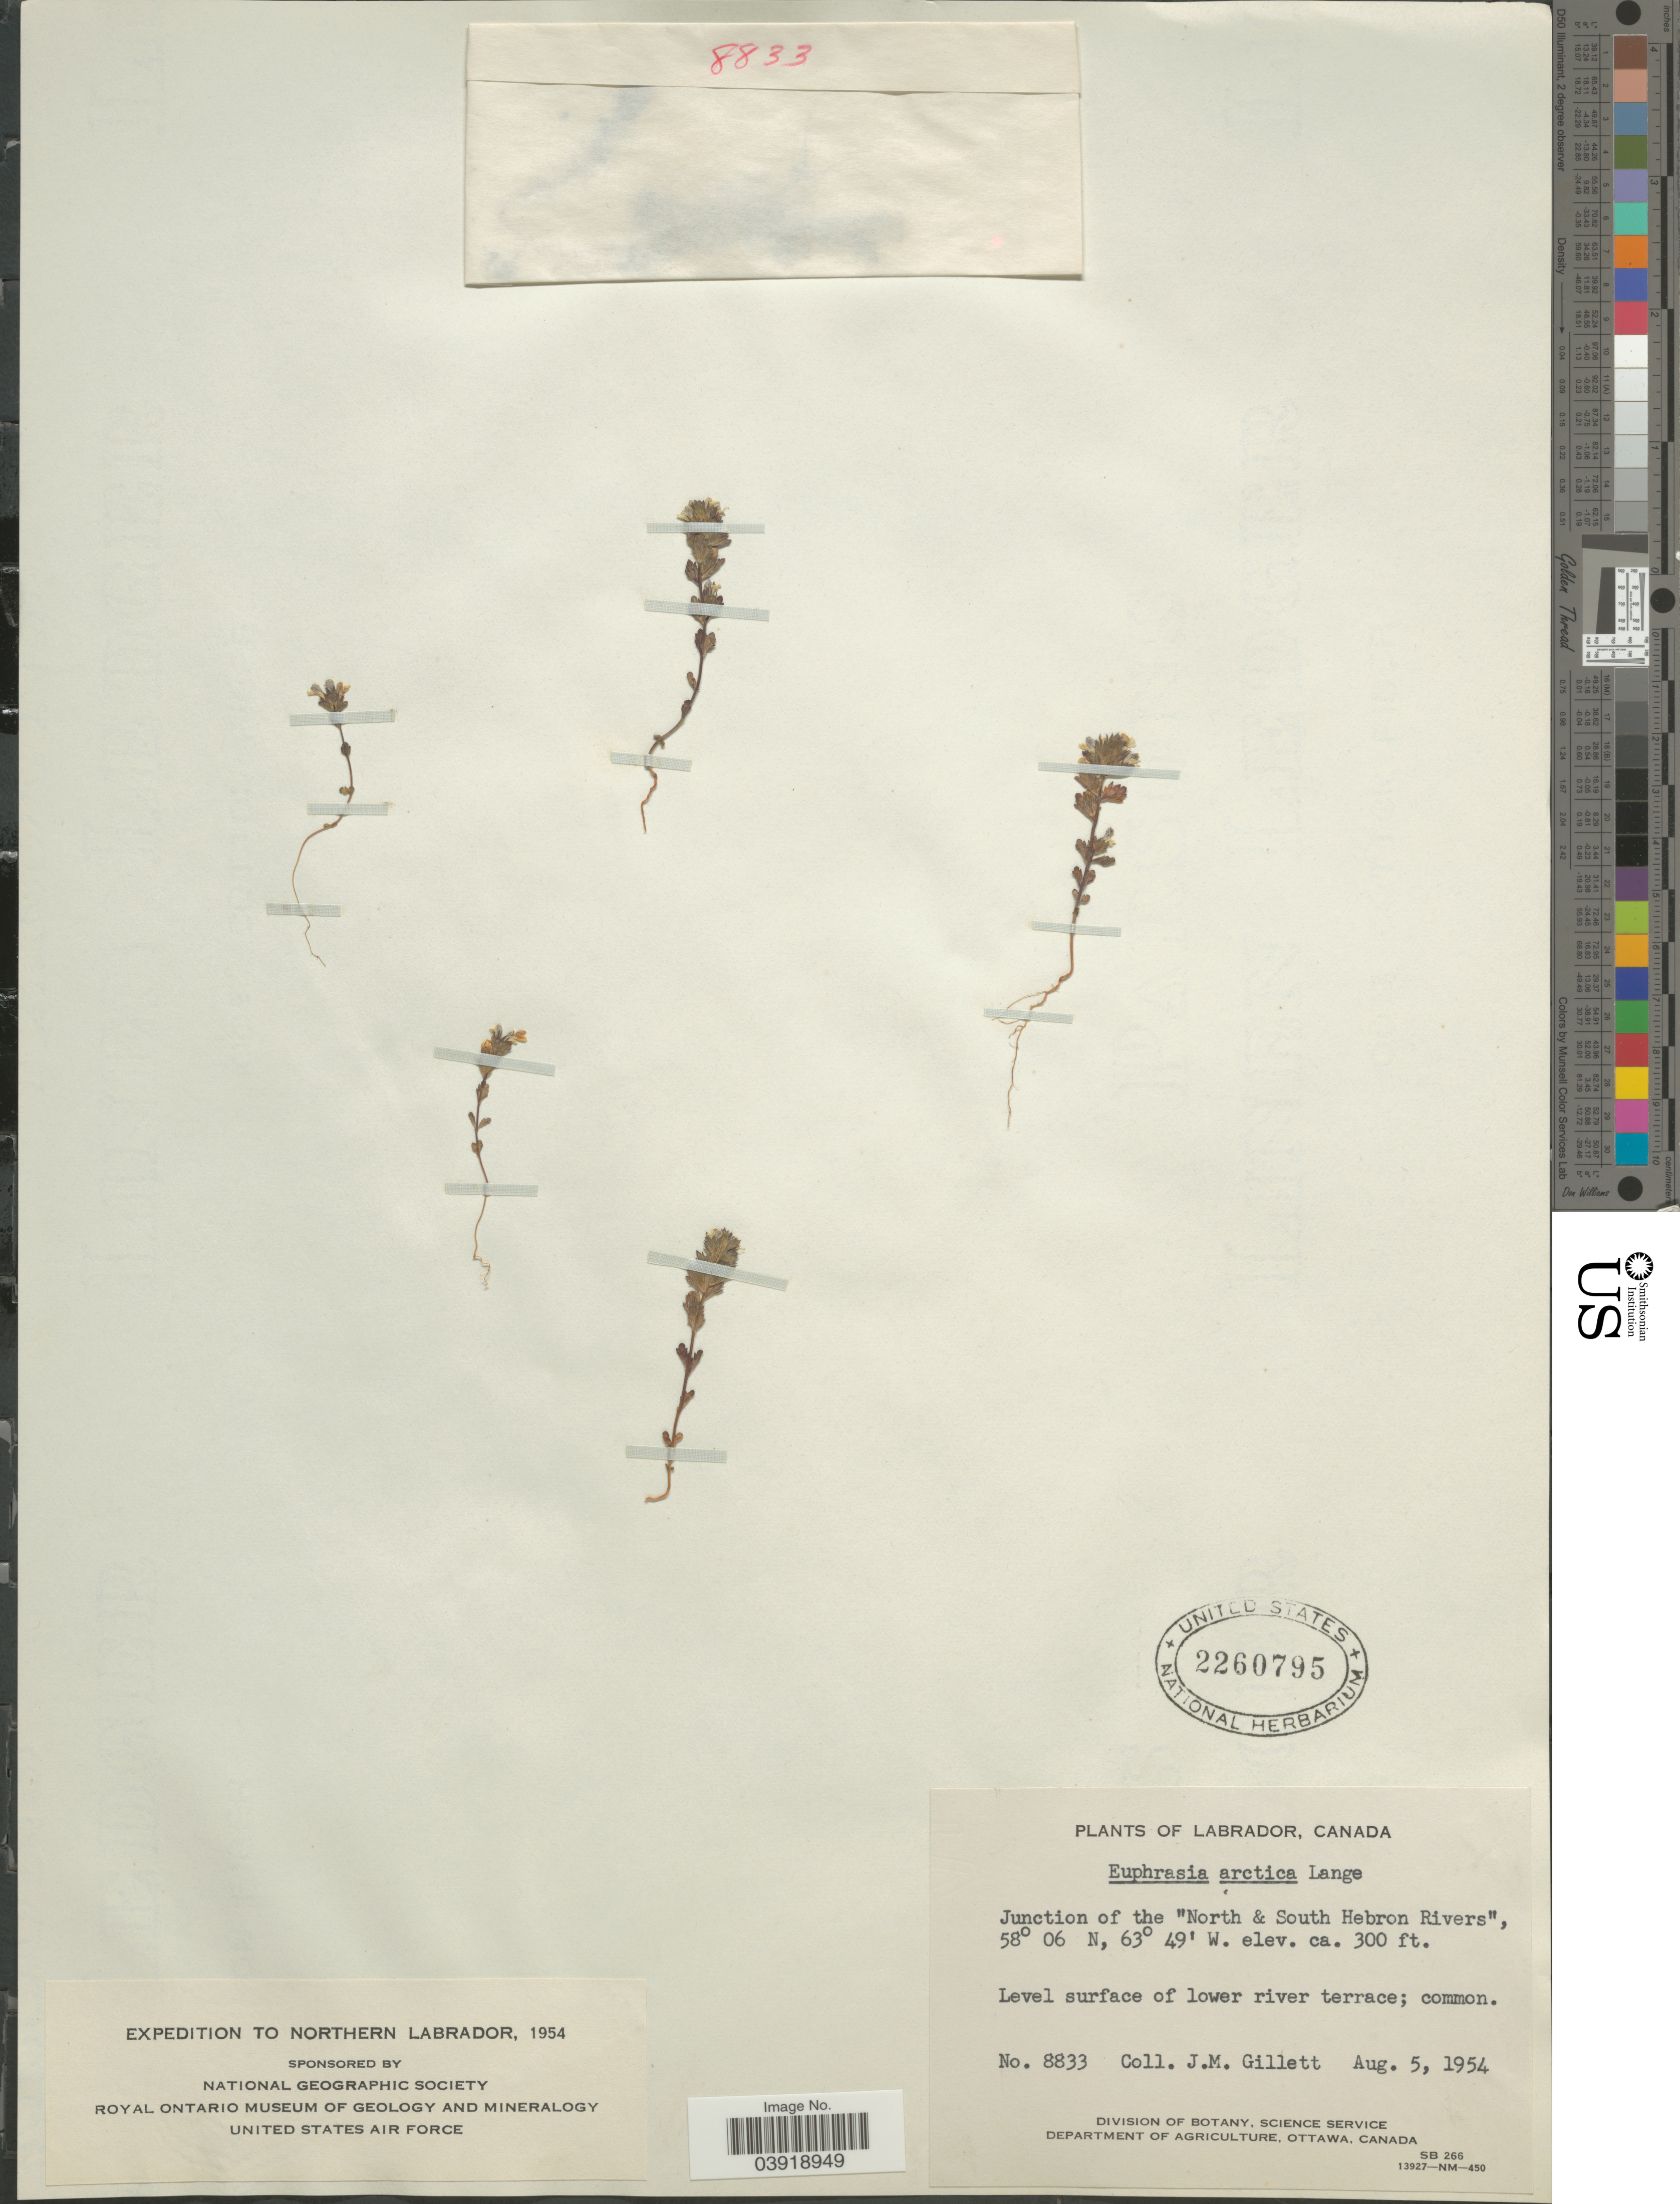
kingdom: Plantae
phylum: Tracheophyta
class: Magnoliopsida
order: Lamiales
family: Orobanchaceae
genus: Euphrasia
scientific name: Euphrasia arctica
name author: Lange ex Rostrup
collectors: J. M. Gillett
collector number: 8833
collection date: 1954-08-05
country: Canada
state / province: Newfoundland and Labrador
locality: Northern Labrador. Junction of the "North & South Hebron Rivers".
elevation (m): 91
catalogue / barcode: US 2260795